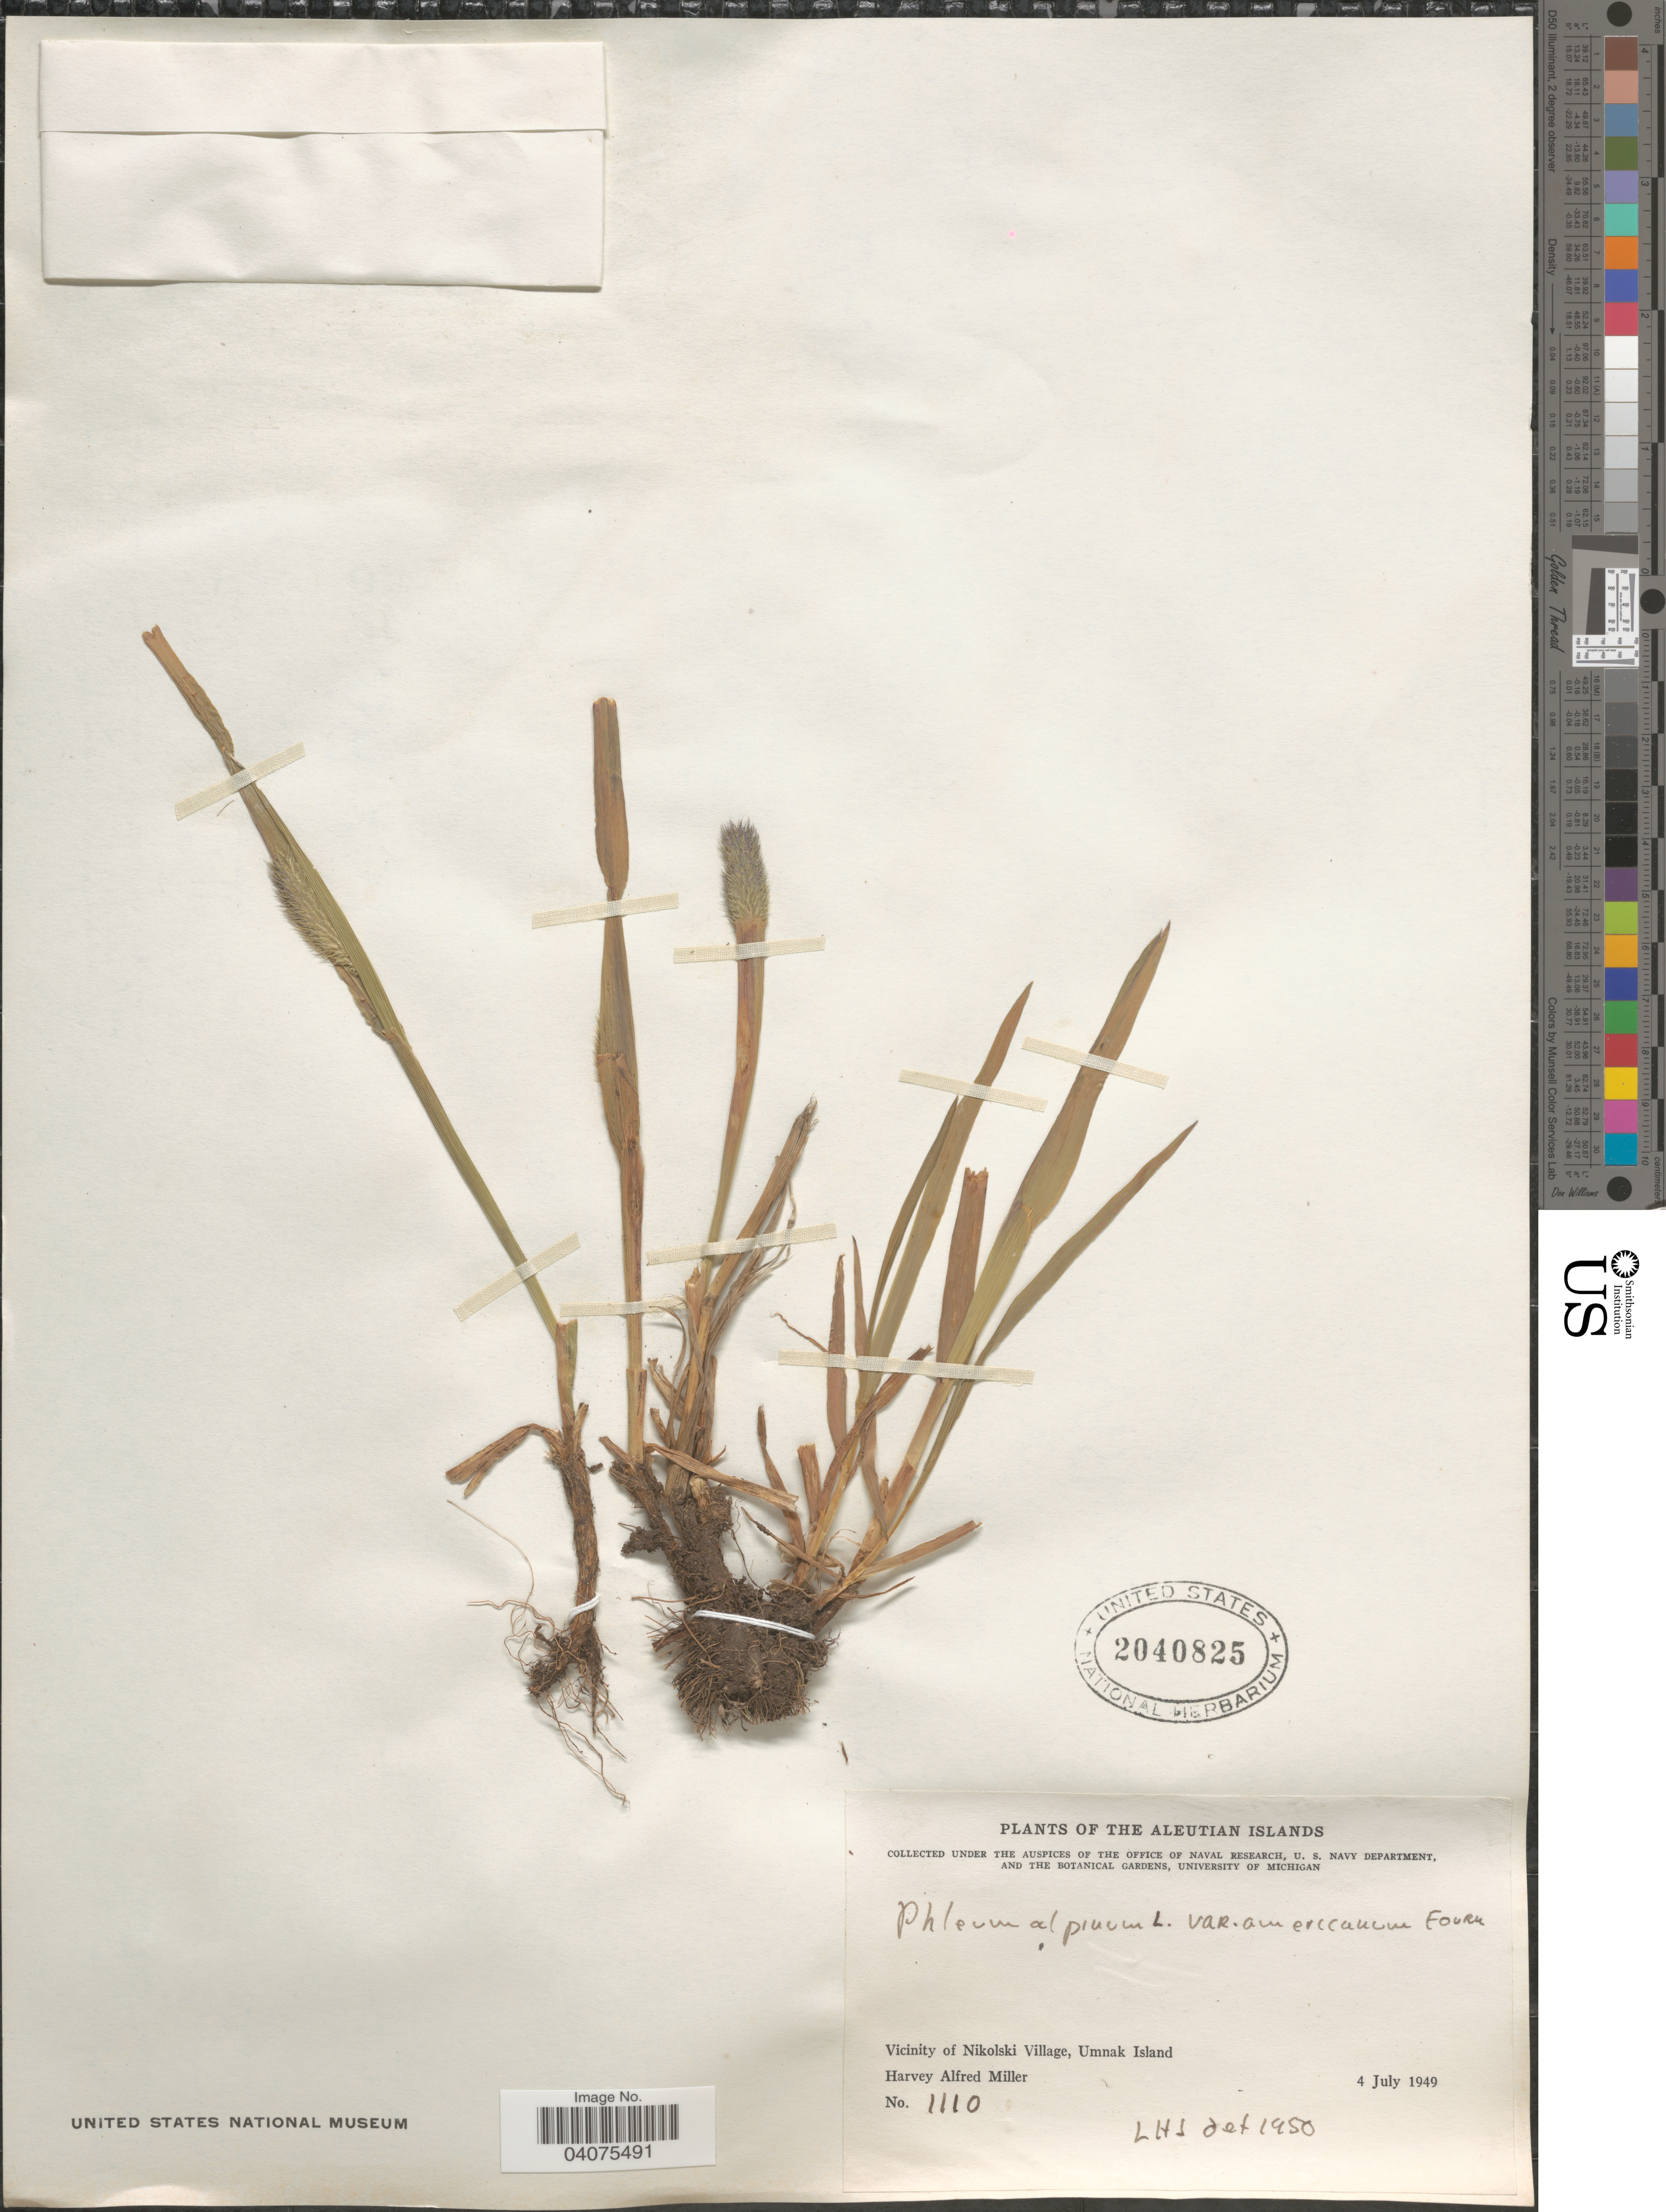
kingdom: Plantae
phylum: Tracheophyta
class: Liliopsida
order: Poales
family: Poaceae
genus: Phleum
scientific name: Phleum alpinum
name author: L.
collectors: H. A. Miller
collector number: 1110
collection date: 1949-07-04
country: United States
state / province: Alaska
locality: Aleutian Islands. Vicinity of Nikolski Village, Umnak Island.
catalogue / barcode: US 2040825